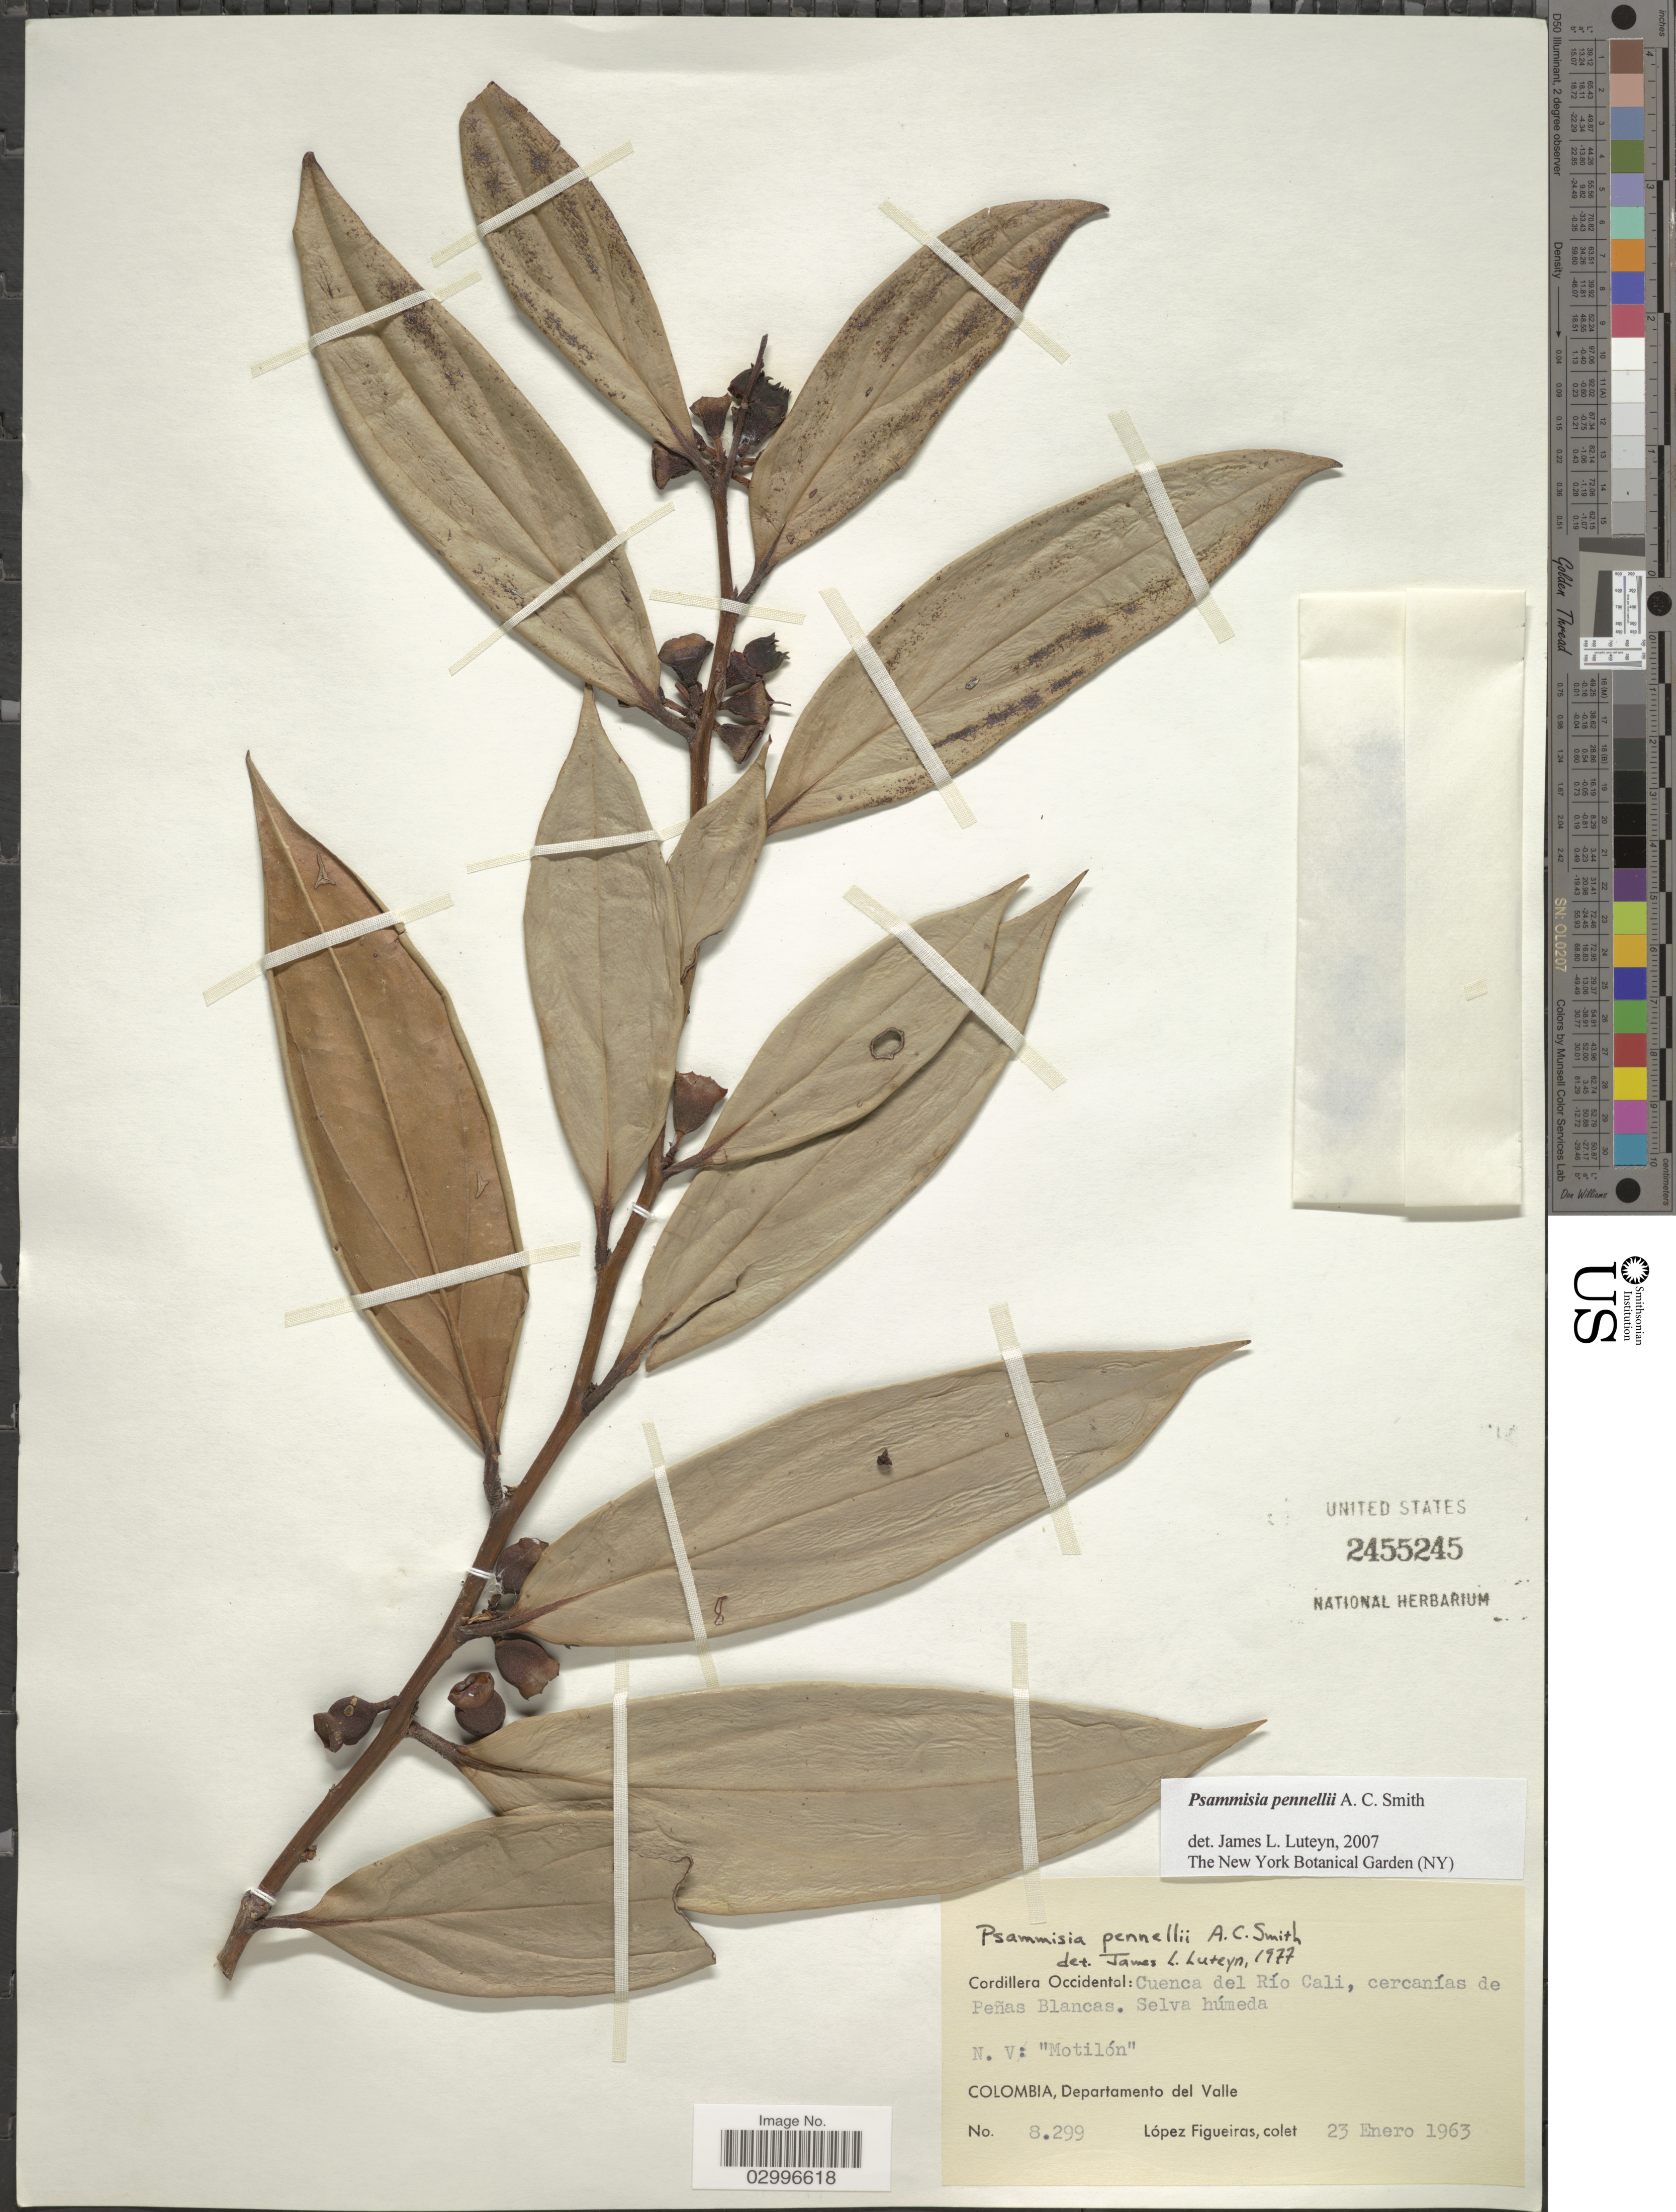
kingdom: Plantae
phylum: Tracheophyta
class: Magnoliopsida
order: Ericales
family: Ericaceae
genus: Psammisia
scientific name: Psammisia pennellii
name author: A.C. Sm.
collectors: M. López Figueiras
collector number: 8299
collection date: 1963-01-23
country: Colombia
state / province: Valle del Cauca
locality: Cordillera Occidental: Cuenca del Río Cali, cercanías de Peñas Blancas. Departamento del Valle.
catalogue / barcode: US 2455245